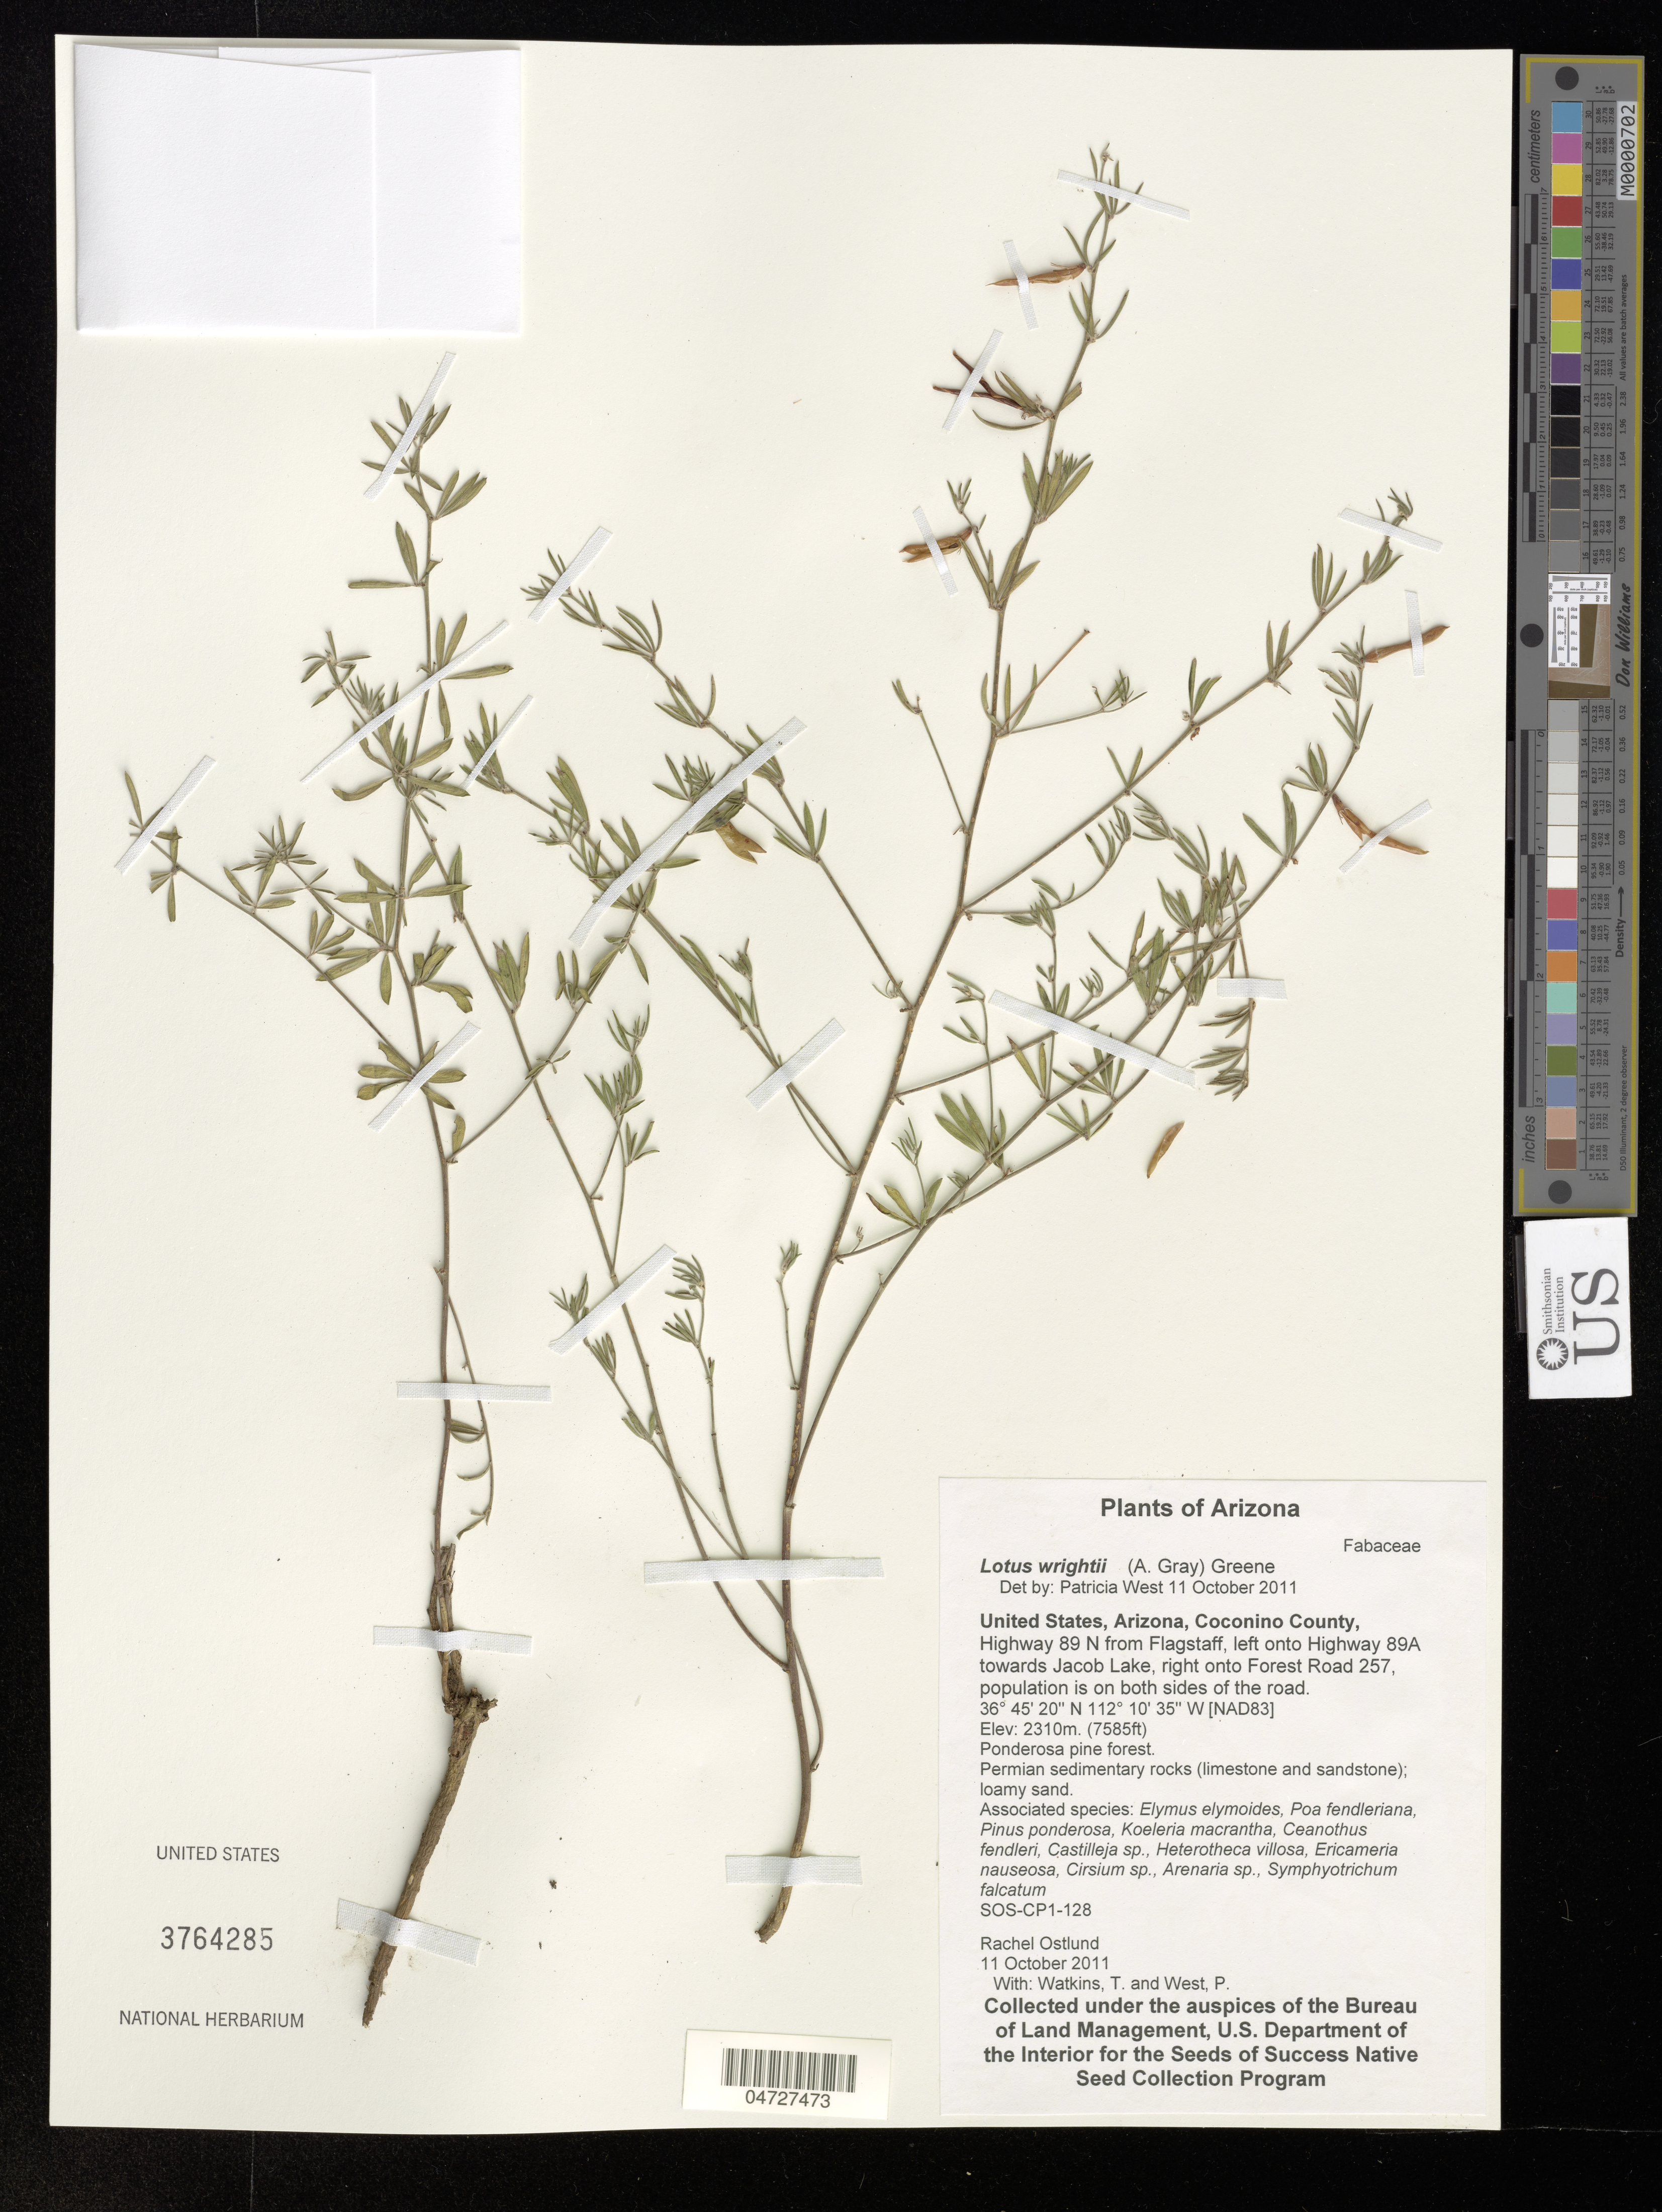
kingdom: Plantae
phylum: Tracheophyta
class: Magnoliopsida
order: Fabales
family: Fabaceae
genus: Lotus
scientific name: Lotus wrightii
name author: (A. Gray) Greene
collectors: R. Ostlund, T. Watkins & P. West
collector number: SOS-CP1-128?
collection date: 2011-10-11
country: United States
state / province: Arizona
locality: Coconino County, Highway 89 N from Flagstaff, left onto Highway 89A towards Jacob Lake, right onto Forest Road 257, population is on both sides of the road.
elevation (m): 2310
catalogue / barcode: US 3764285